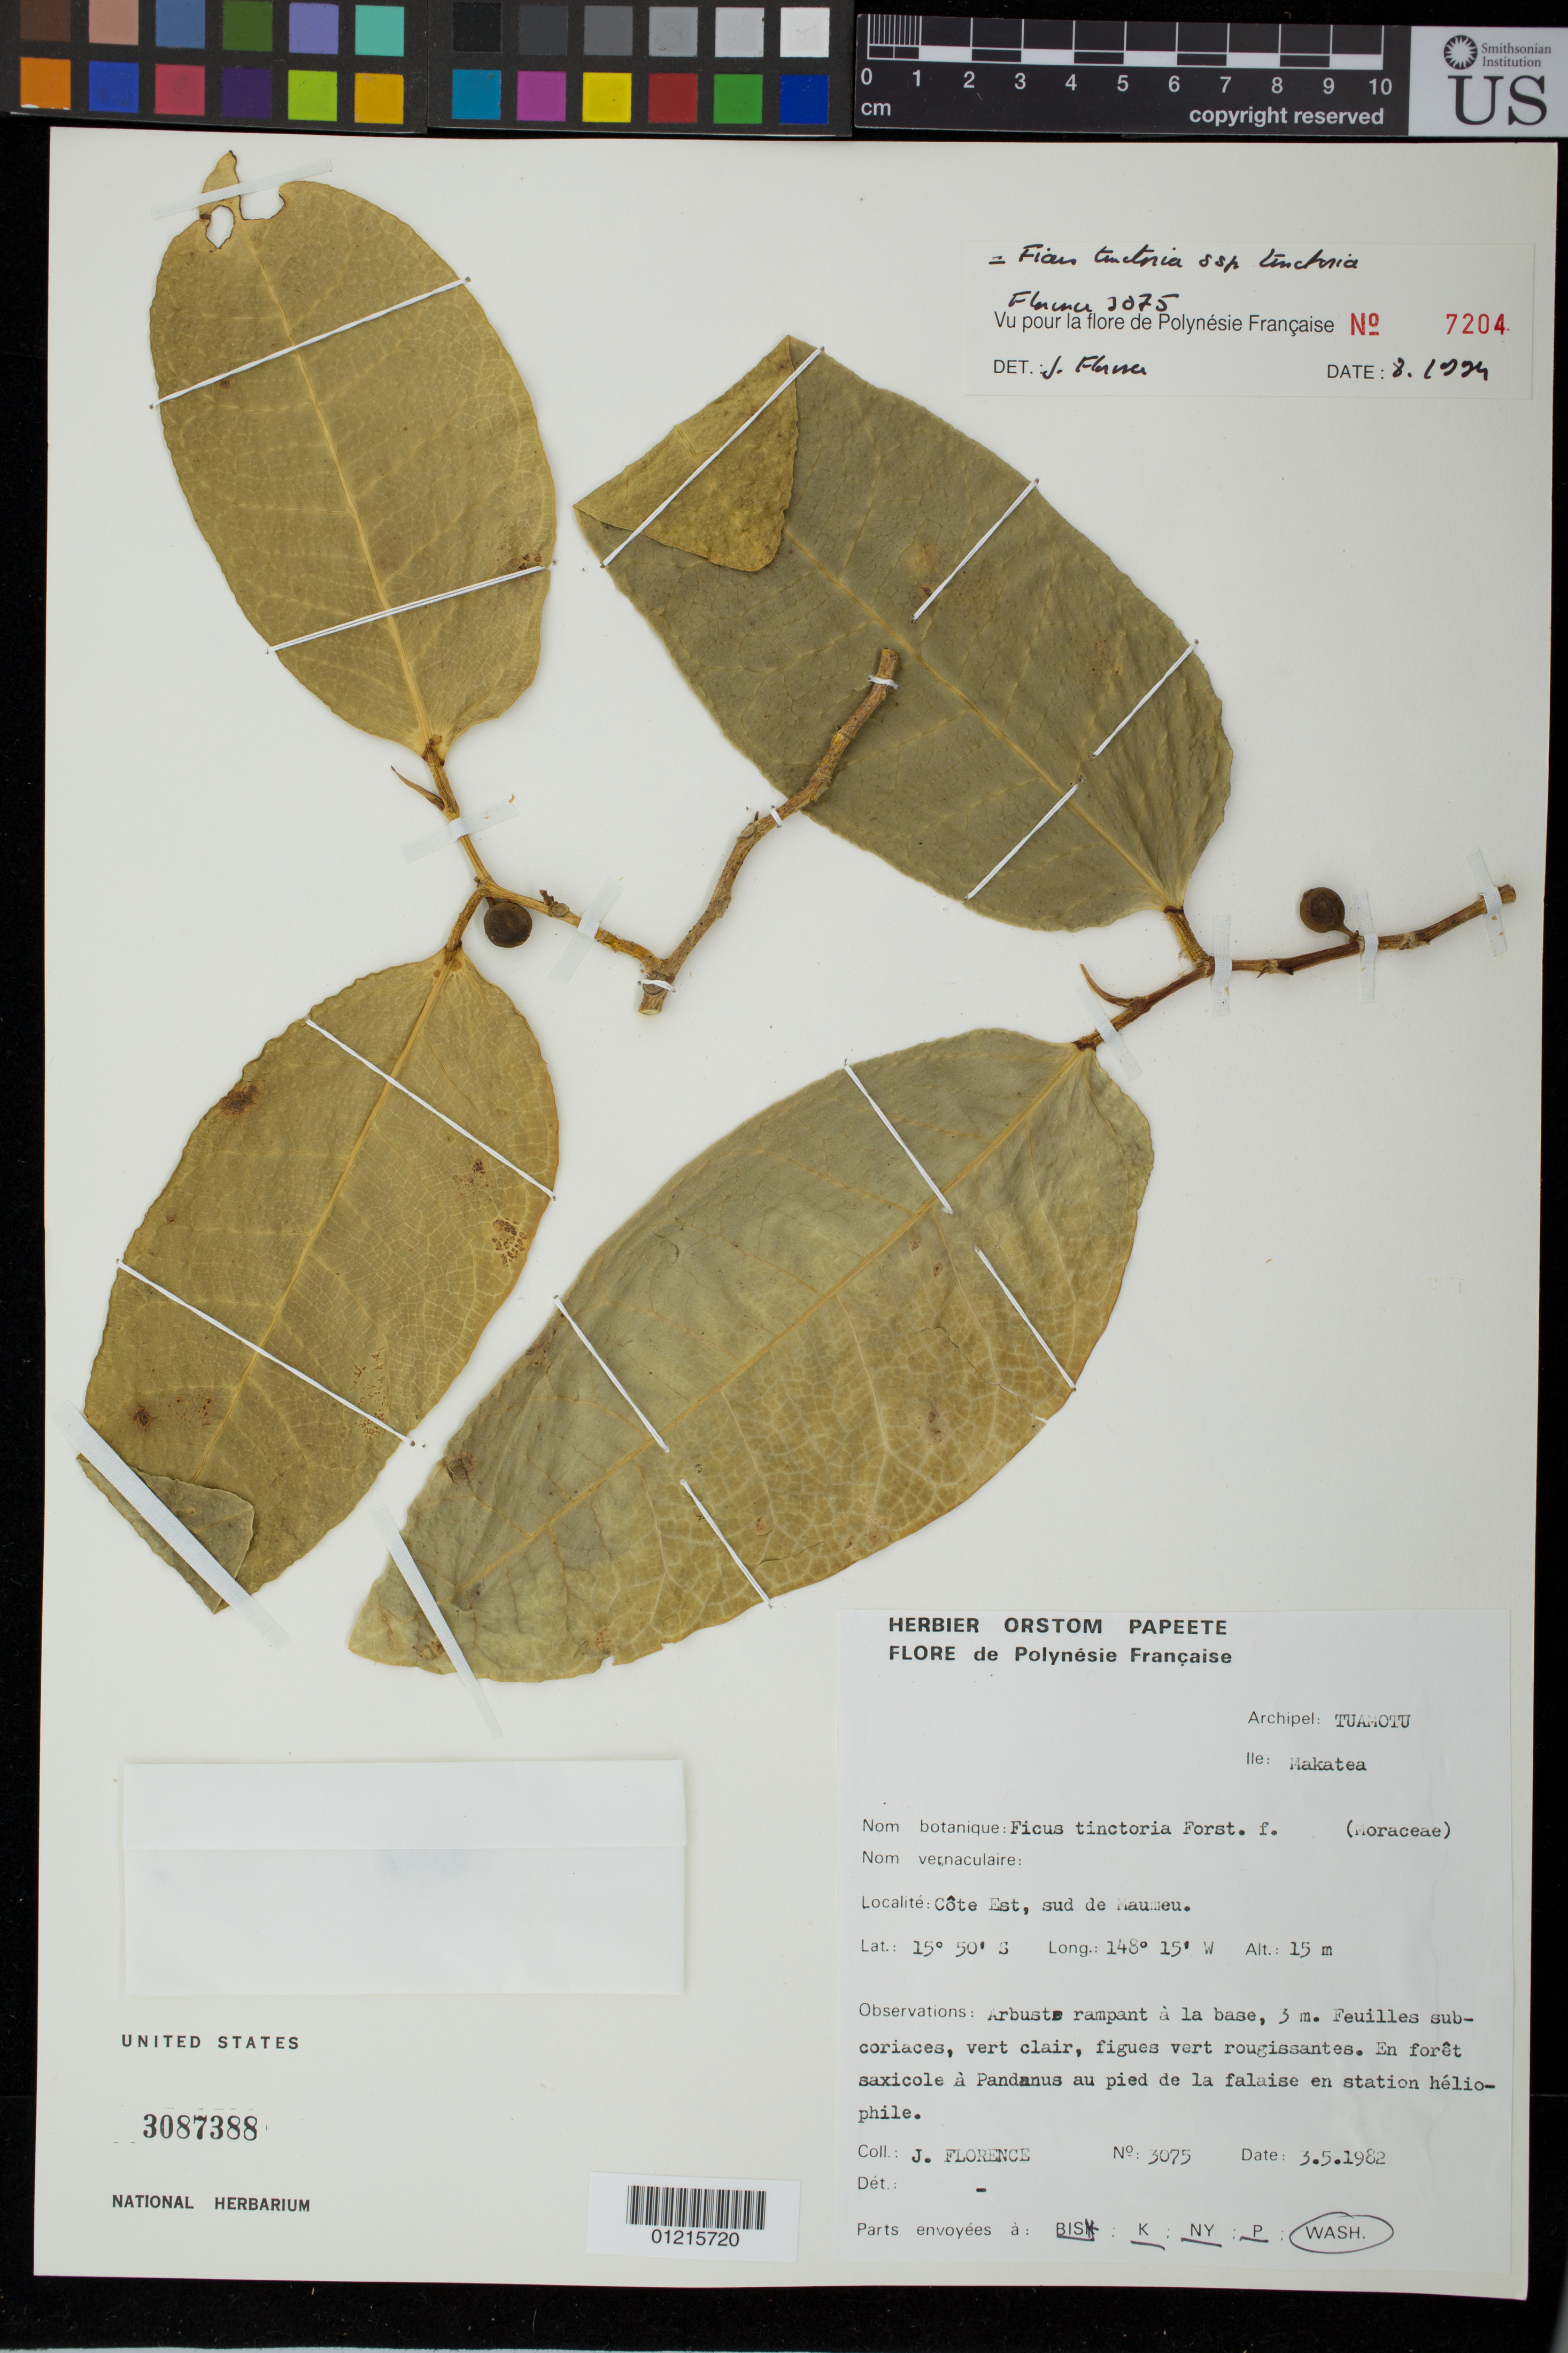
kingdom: Plantae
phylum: Tracheophyta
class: Magnoliopsida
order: Rosales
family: Moraceae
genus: Ficus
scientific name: Ficus tinctoria subsp. tinctoria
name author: G. Forst.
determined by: Florence, J.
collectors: J. Florence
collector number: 3075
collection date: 1982-05-03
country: French Polynesia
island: Makatea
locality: Còte est, sud de Maumeu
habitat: En forèt saxicole, en station feliophile.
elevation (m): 15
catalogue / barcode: US 3087388